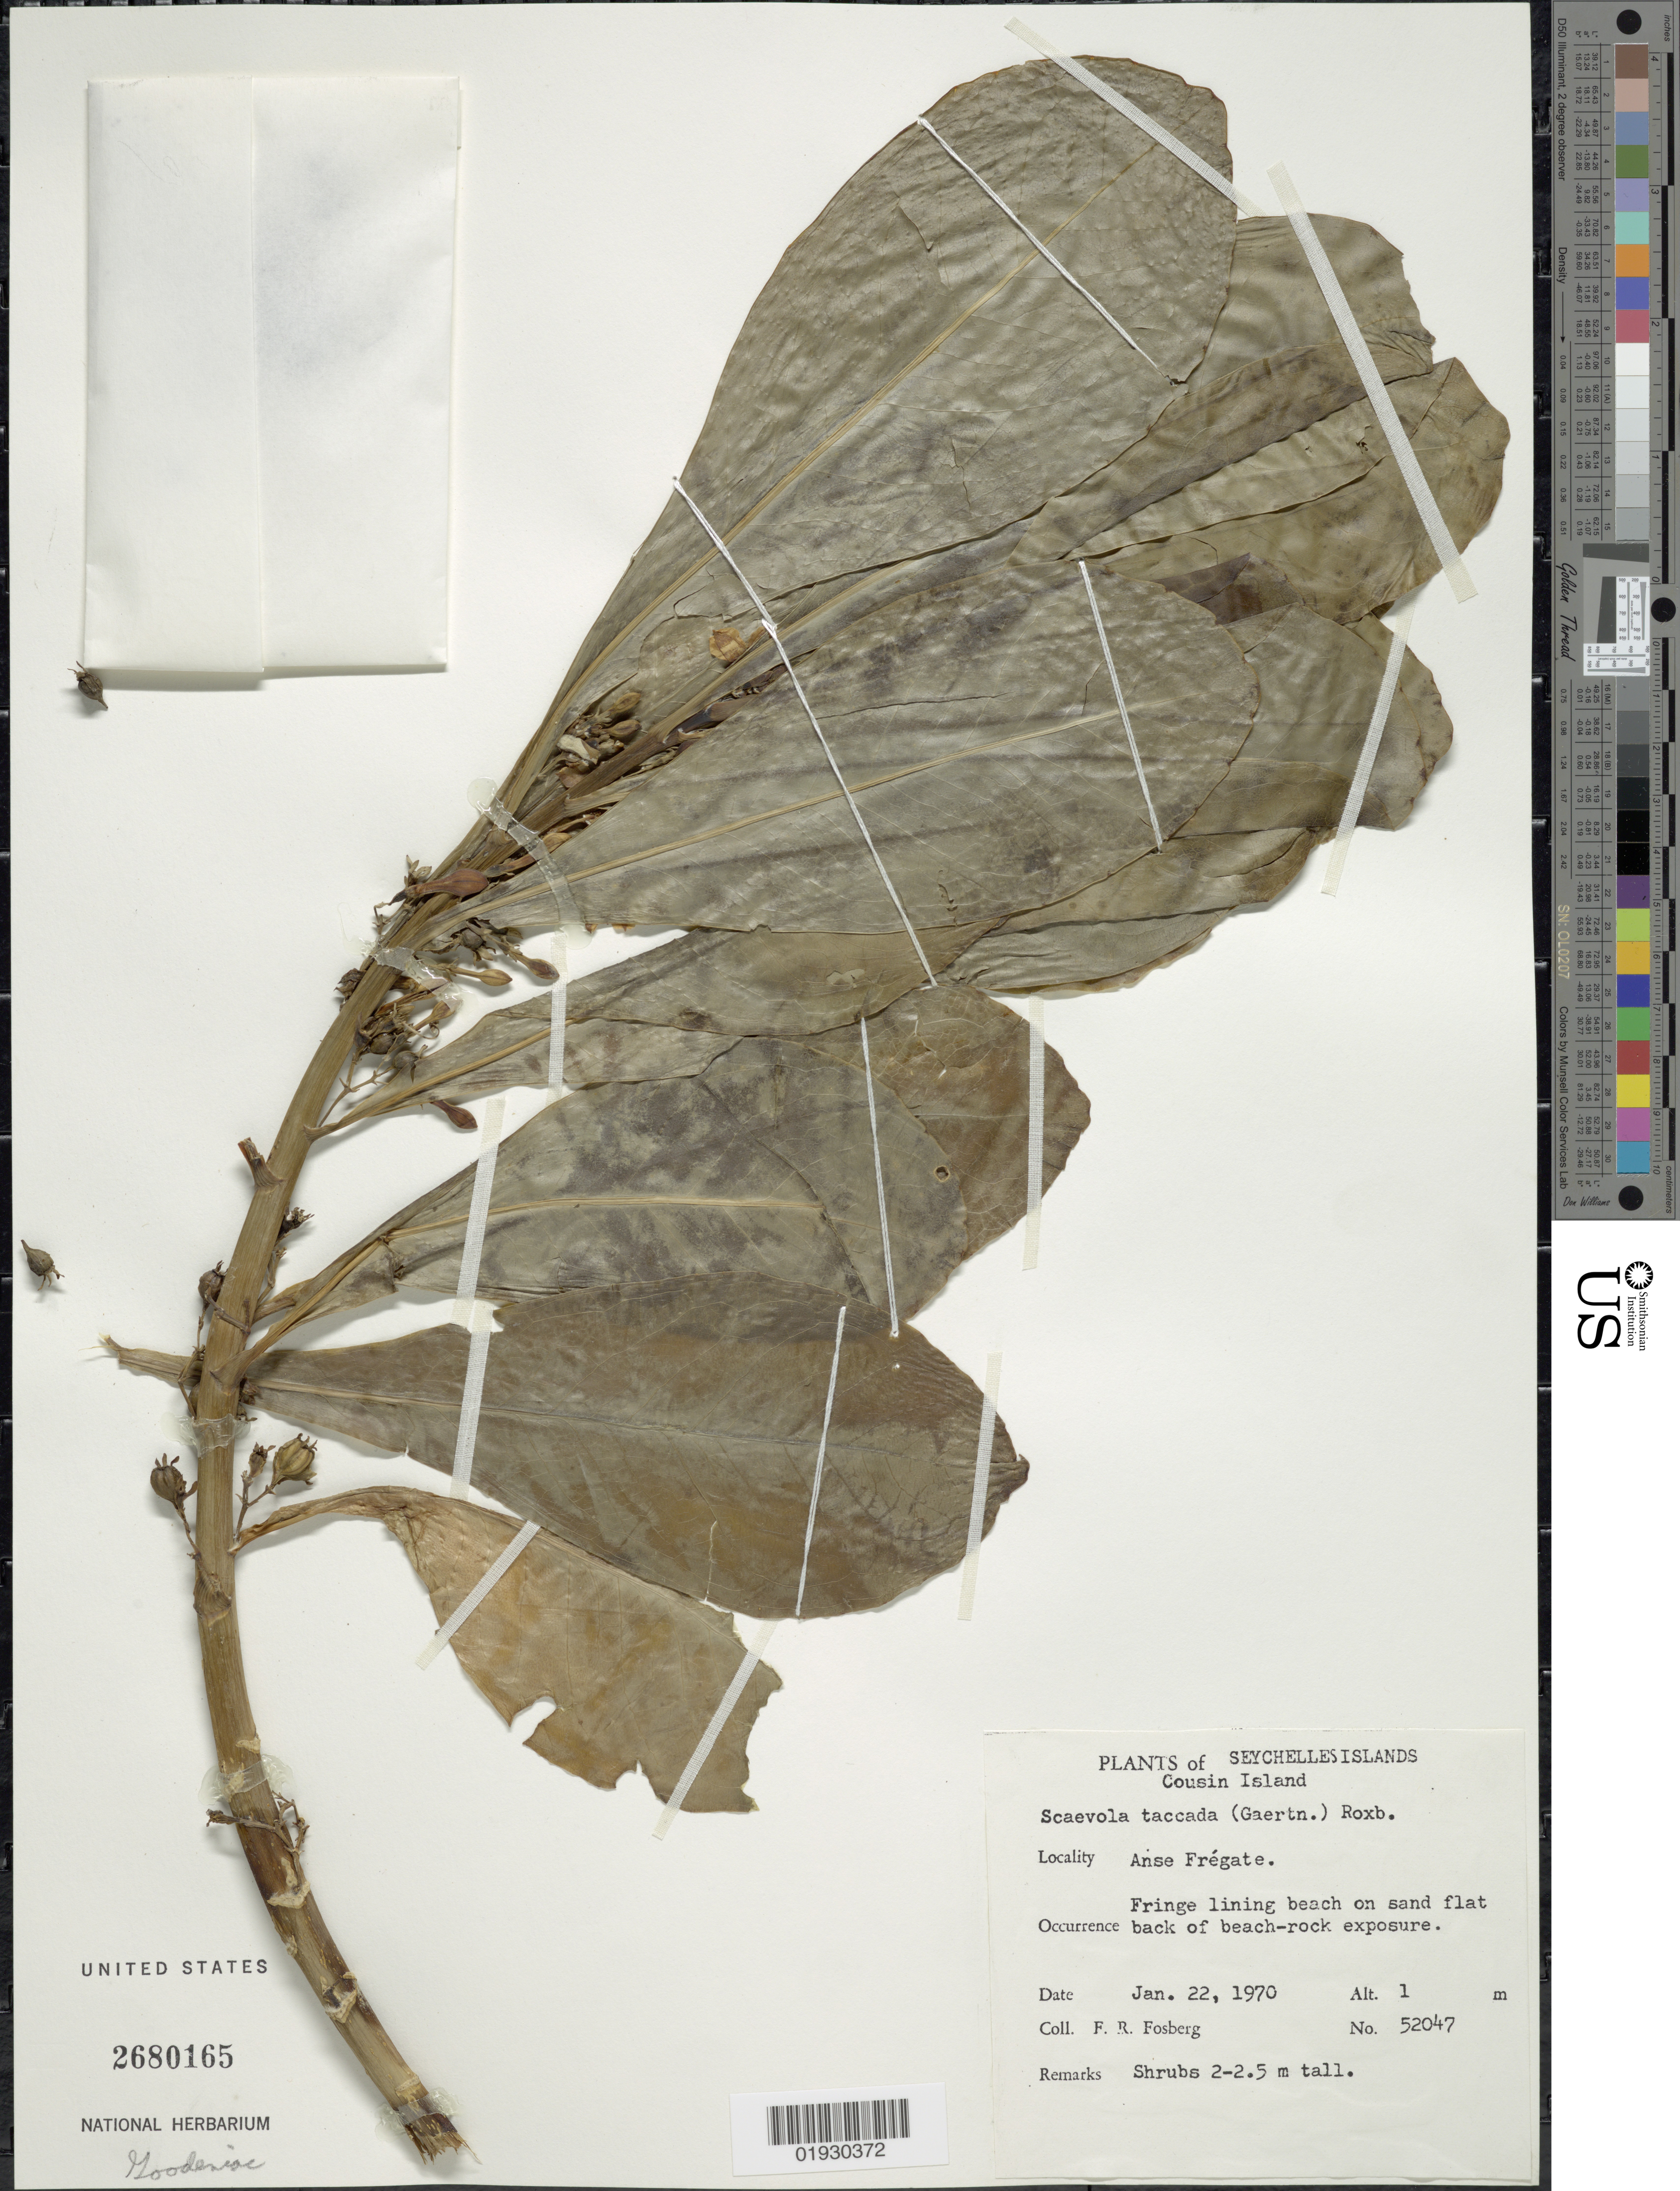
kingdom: Plantae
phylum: Tracheophyta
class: Magnoliopsida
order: Asterales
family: Goodeniaceae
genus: Scaevola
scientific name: Scaevola taccada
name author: (Gaertn.) Roxb.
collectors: F. R. Fosberg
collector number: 52047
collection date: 1970-01-22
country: Seychelles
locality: Seychelles Islands. Cousin Island. Anse Frégate.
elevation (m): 1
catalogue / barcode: US 2680165